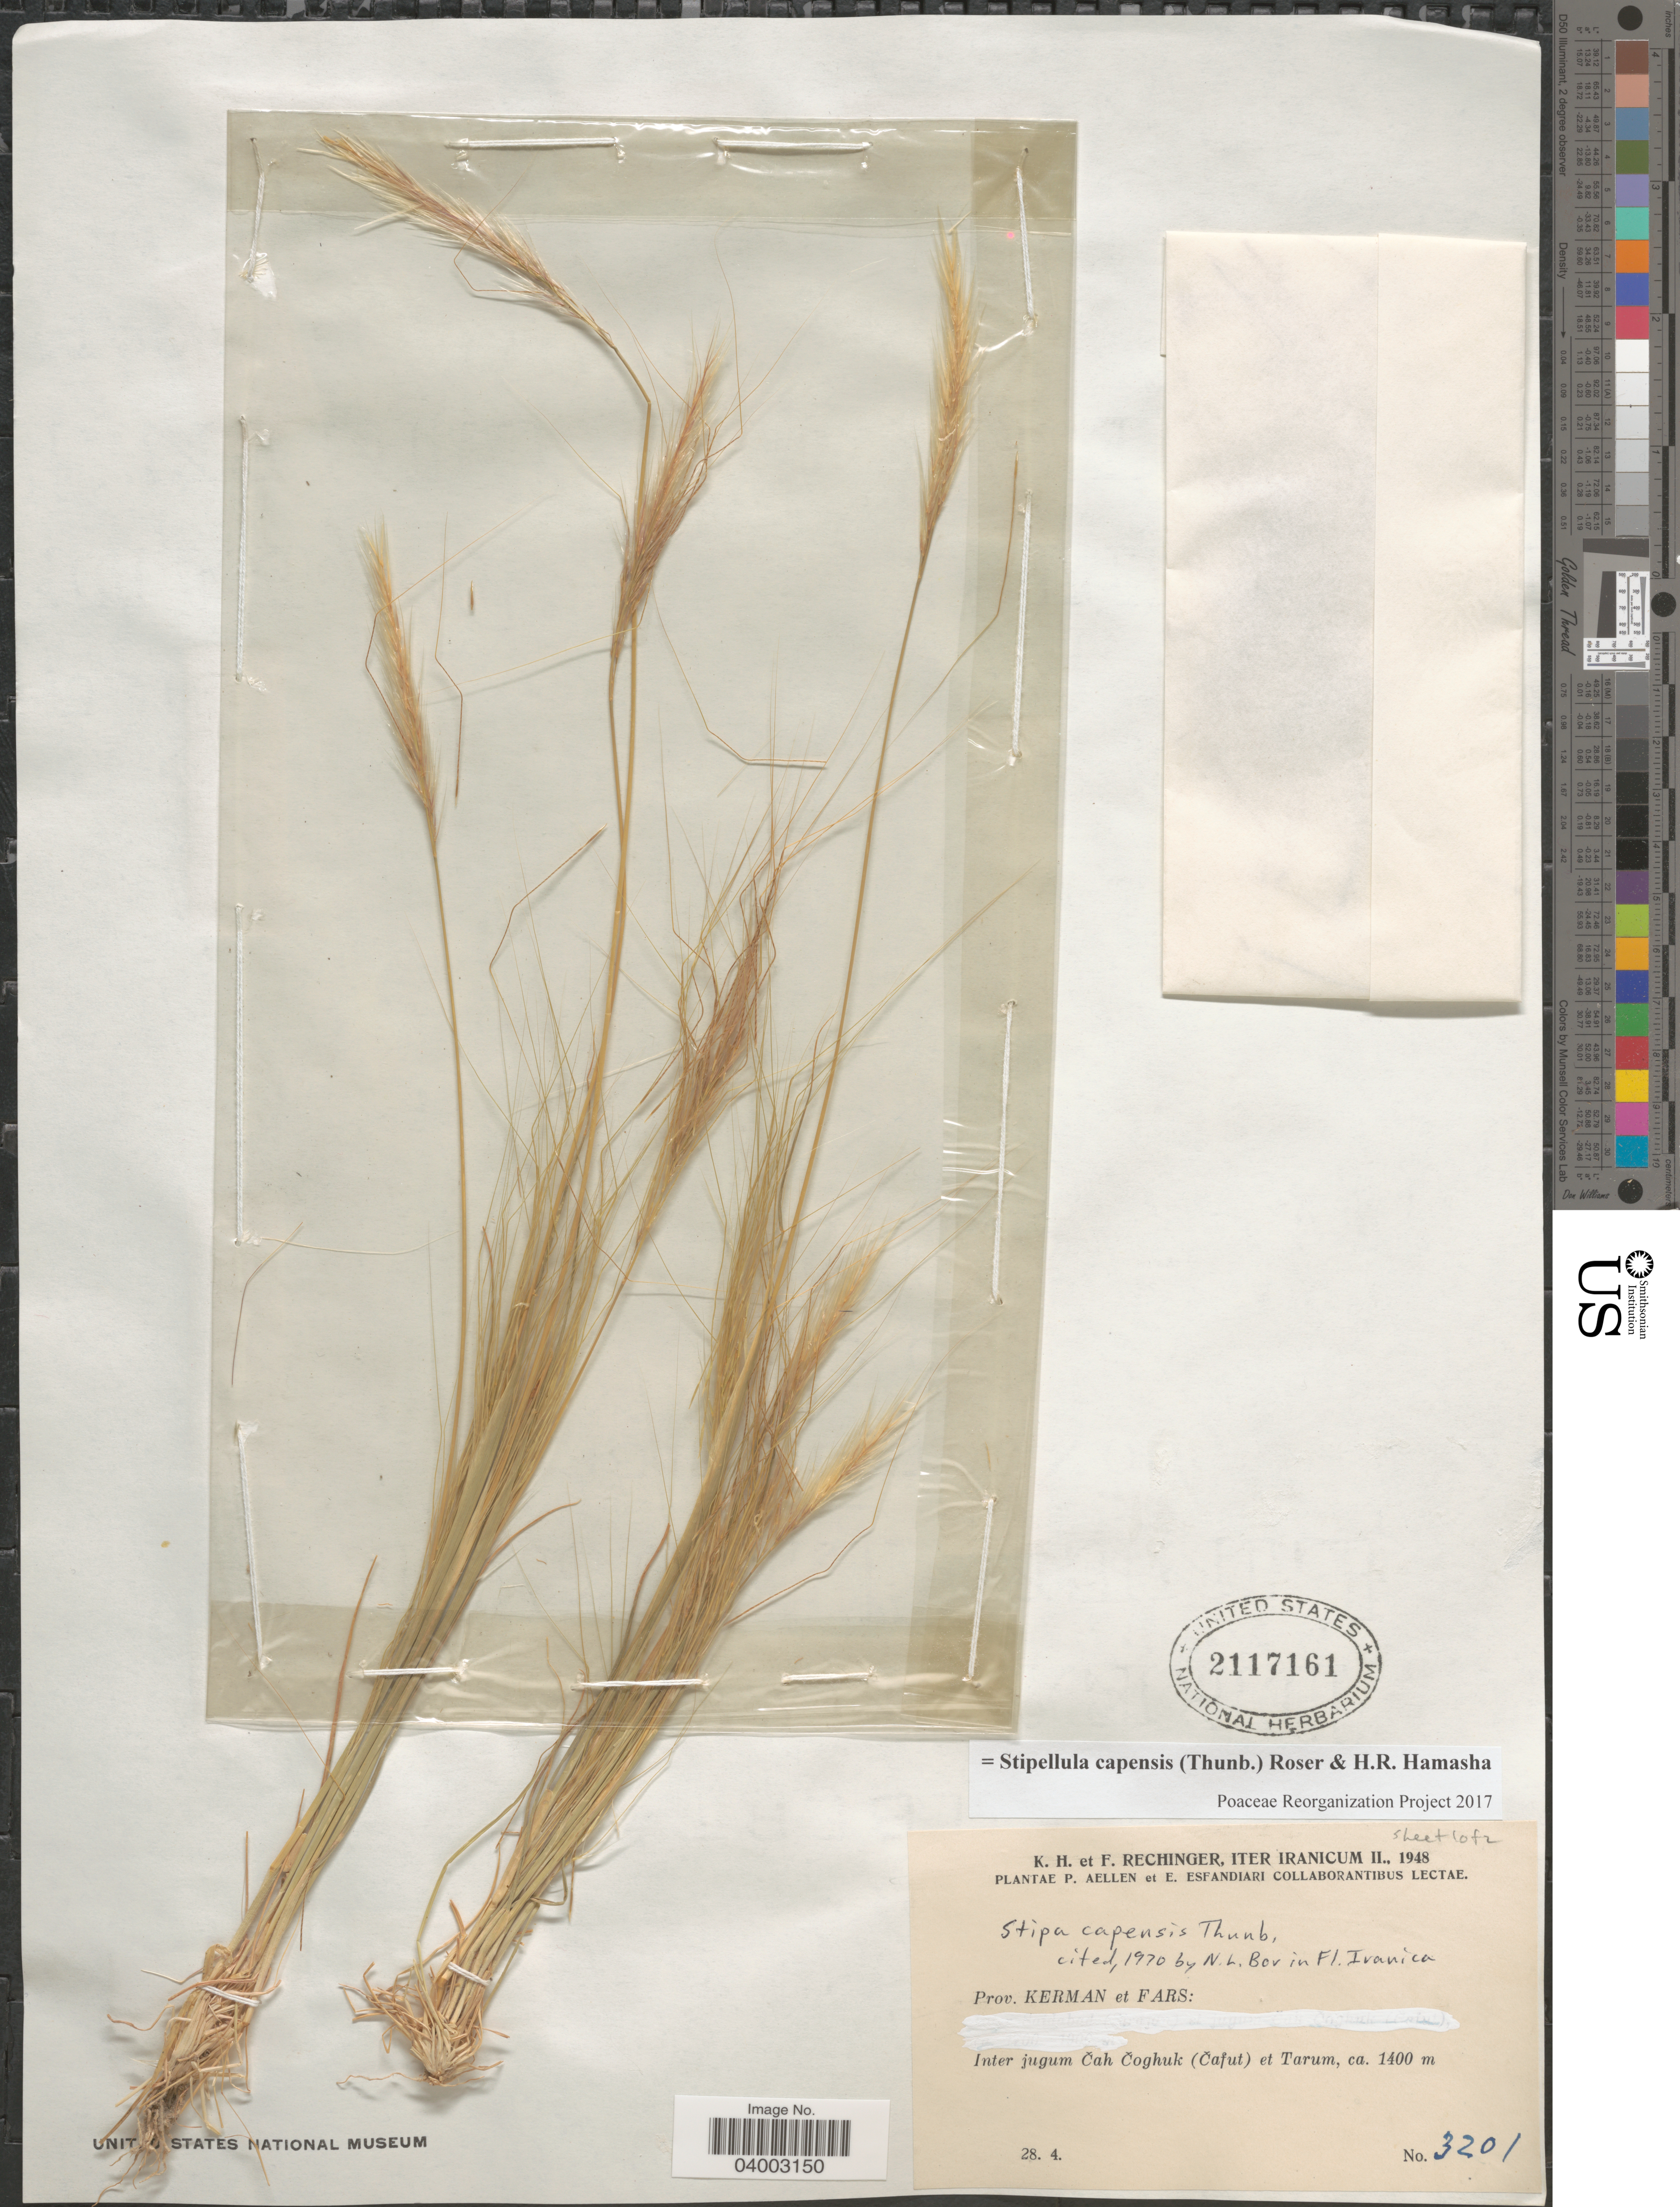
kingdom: Plantae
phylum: Tracheophyta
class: Liliopsida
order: Poales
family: Poaceae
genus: Stipellula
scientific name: Stipellula capensis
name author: (Thunb.) Röser & H. R. Hamasha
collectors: K. H. Rechinger & F. Rechinger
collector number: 3201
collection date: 1948-04-28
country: Iran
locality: Prov. Kerman et Fars: Inter jugum Čah Čoghuk (Čafut) et Tarum.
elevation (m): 1400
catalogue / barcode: US 2117161